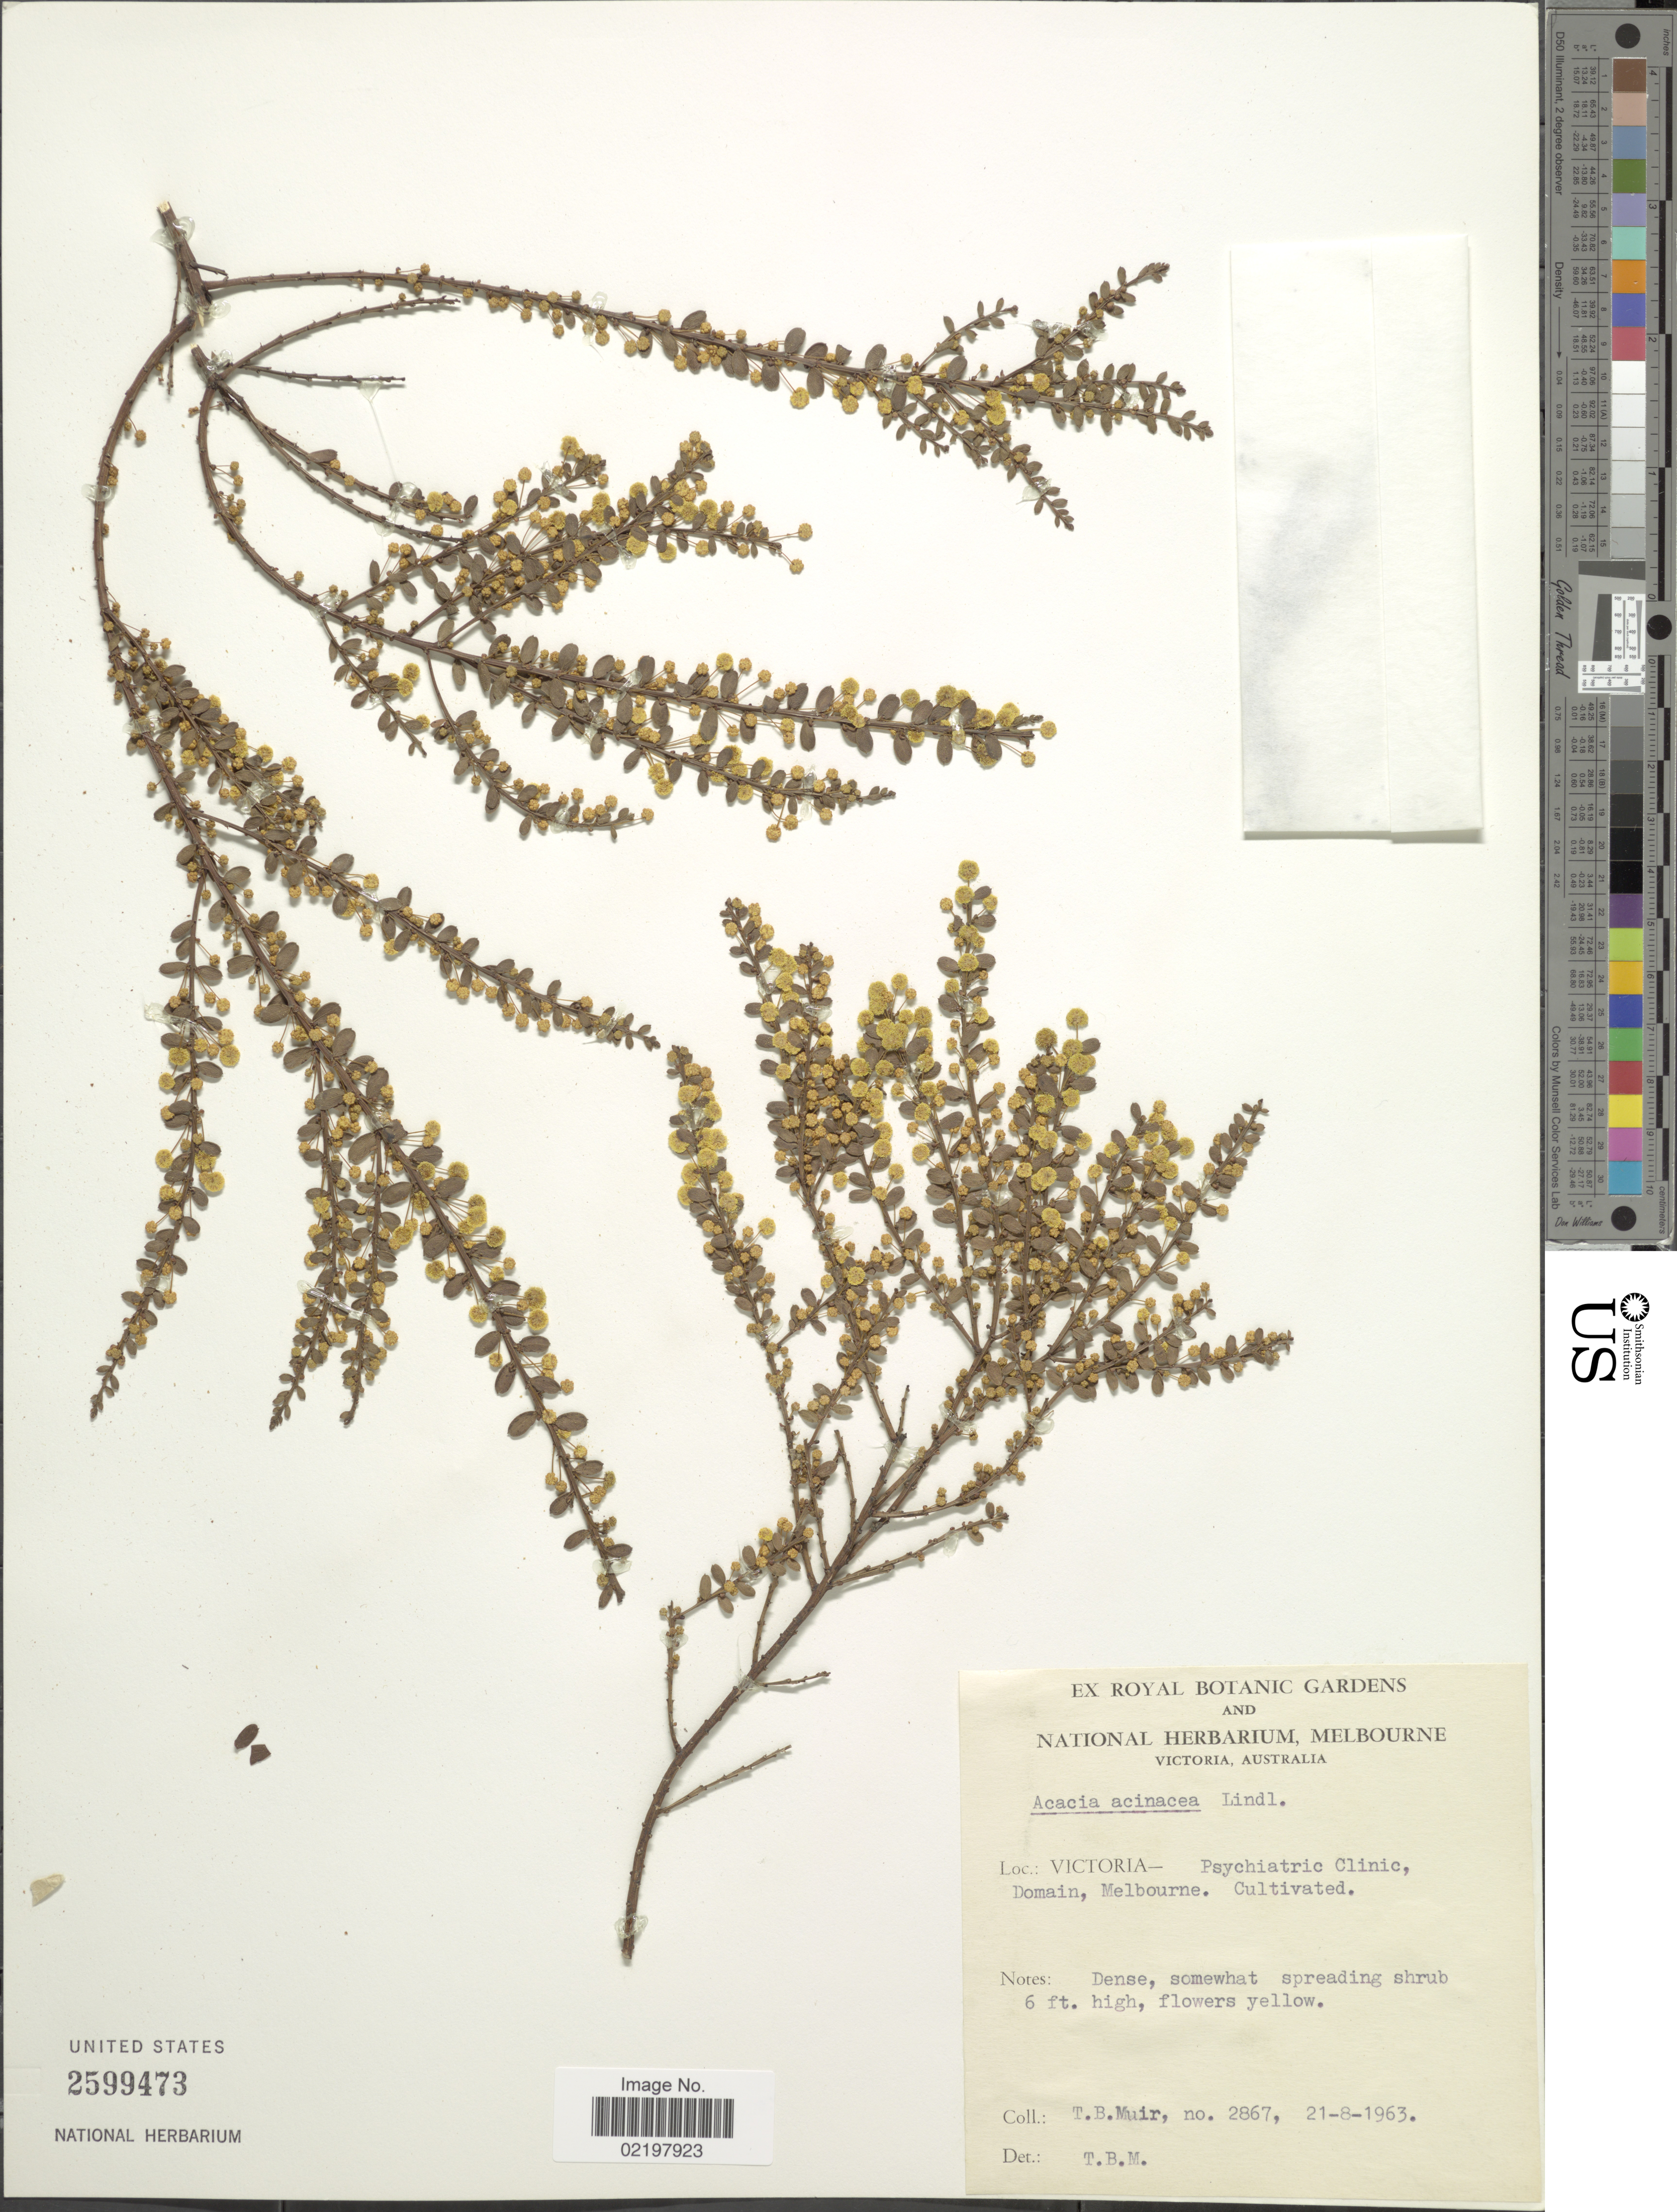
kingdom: Plantae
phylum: Tracheophyta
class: Magnoliopsida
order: Fabales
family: Fabaceae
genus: Acacia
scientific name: Acacia acinacea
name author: Lindl.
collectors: T. Muir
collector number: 2867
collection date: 1963-08-21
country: Australia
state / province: Victoria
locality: Victoria, Psychiatric Clinic, Domain, Melbourne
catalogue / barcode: US 2599473